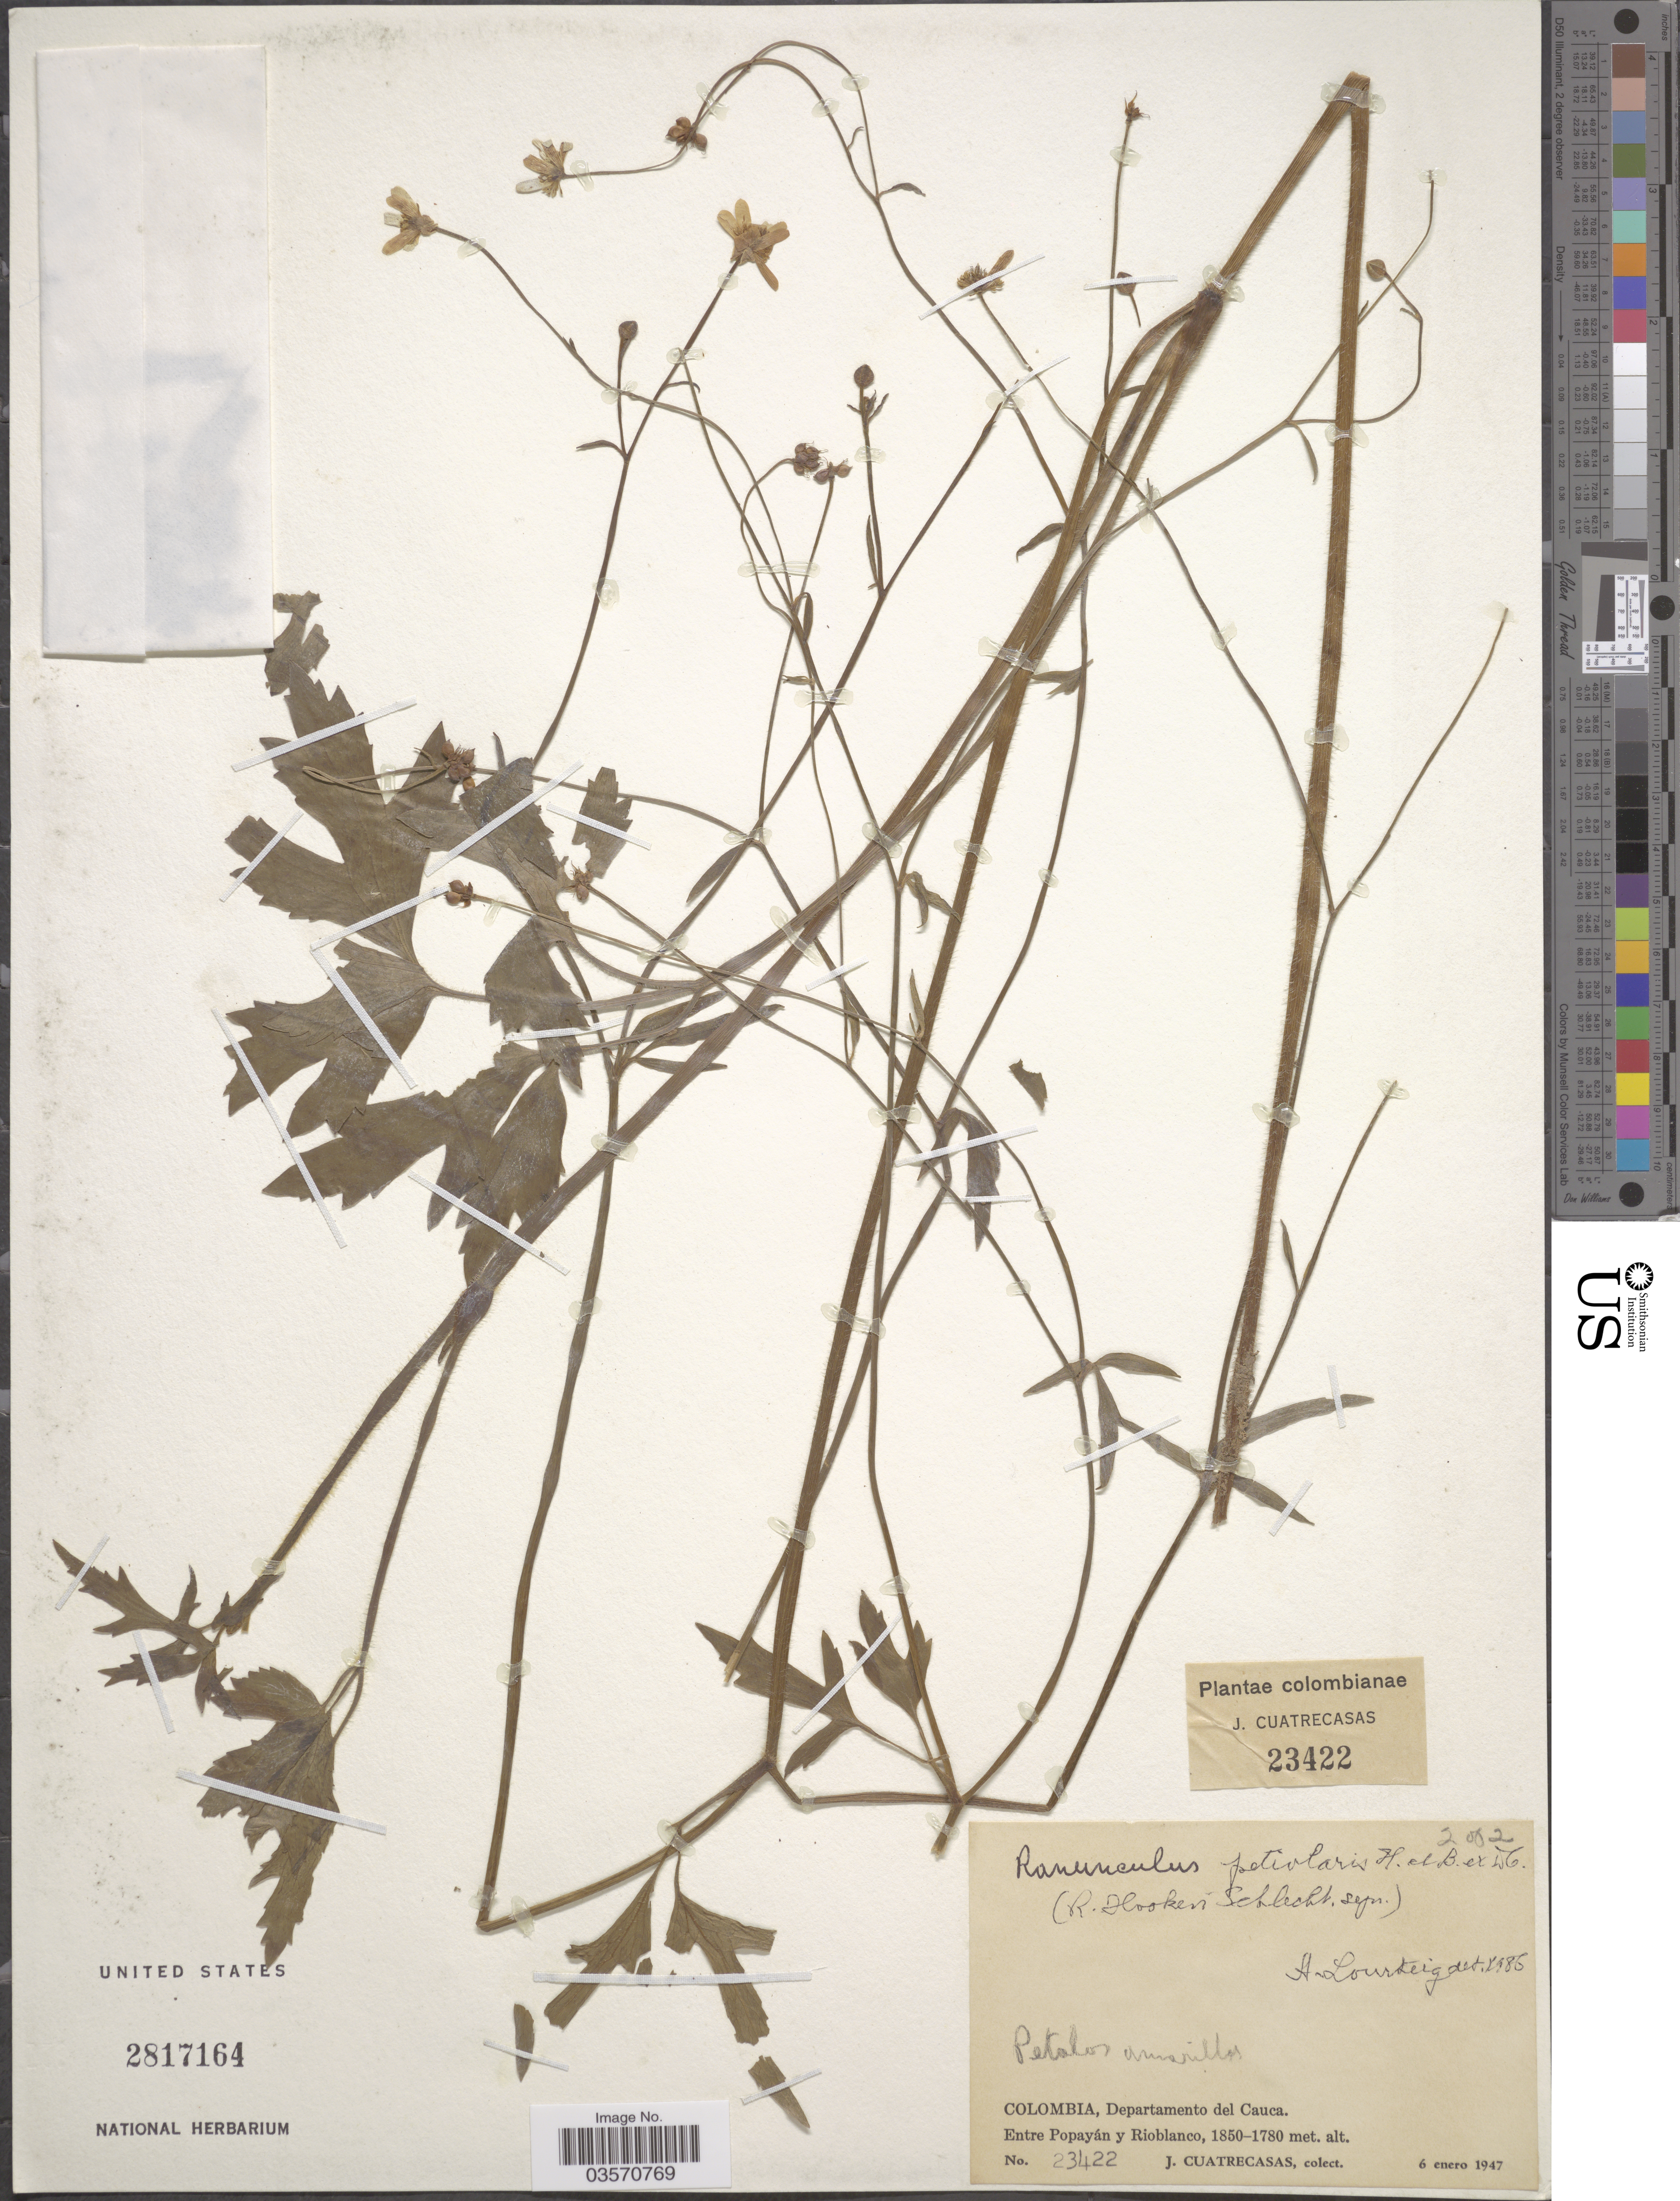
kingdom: Plantae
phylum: Tracheophyta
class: Magnoliopsida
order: Ranunculales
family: Ranunculaceae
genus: Ranunculus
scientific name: Ranunculus petiolaris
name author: Kunth ex DC.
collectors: J. Cuatrecasas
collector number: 23422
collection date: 1947-01-06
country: Colombia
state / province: Cauca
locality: Departamento del Cauca. Entre Popayán y Rioblanco.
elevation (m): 1780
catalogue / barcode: US 2817164